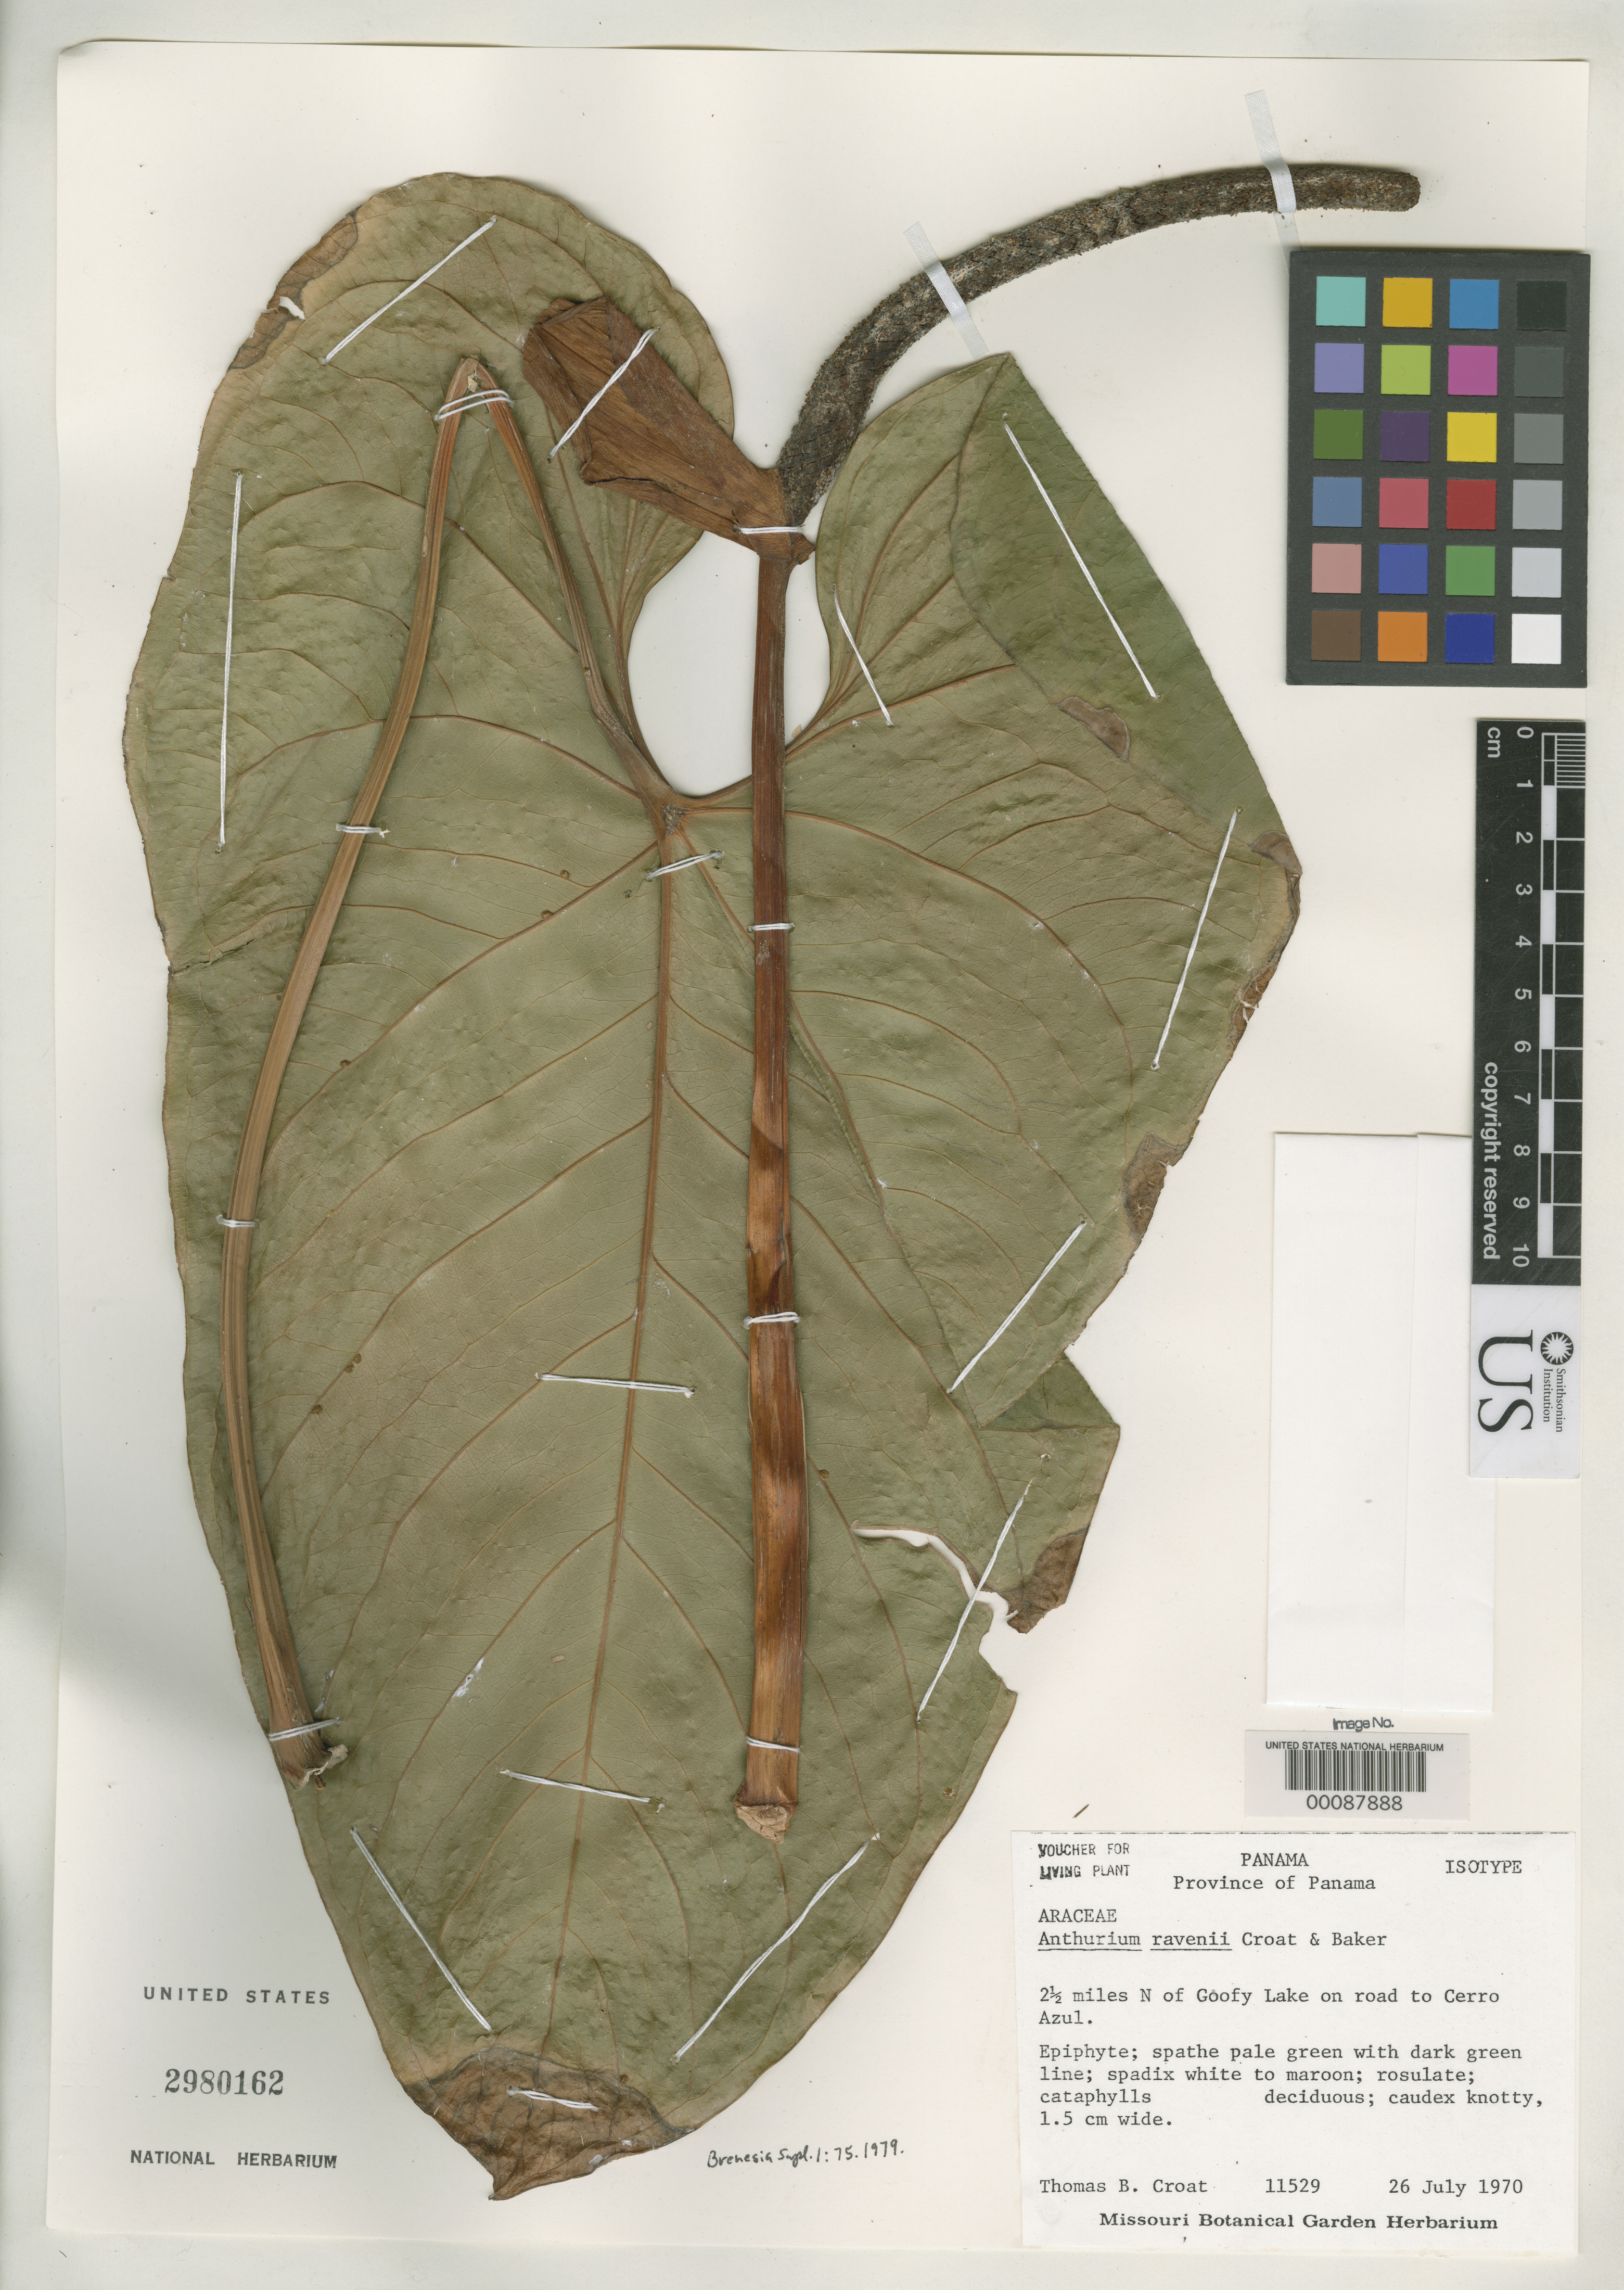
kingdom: Plantae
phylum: Tracheophyta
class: Liliopsida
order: Alismatales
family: Araceae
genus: Anthurium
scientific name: Anthurium ravenii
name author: Croat & R.A. Baker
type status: Isotype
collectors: T. B. Croat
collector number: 11529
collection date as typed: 26 Jul 1970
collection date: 1970-07-26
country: Panama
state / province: Panamá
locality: Cerro Azul road., 2.5 mi. N of Goofy Lake.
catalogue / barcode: US 2980162